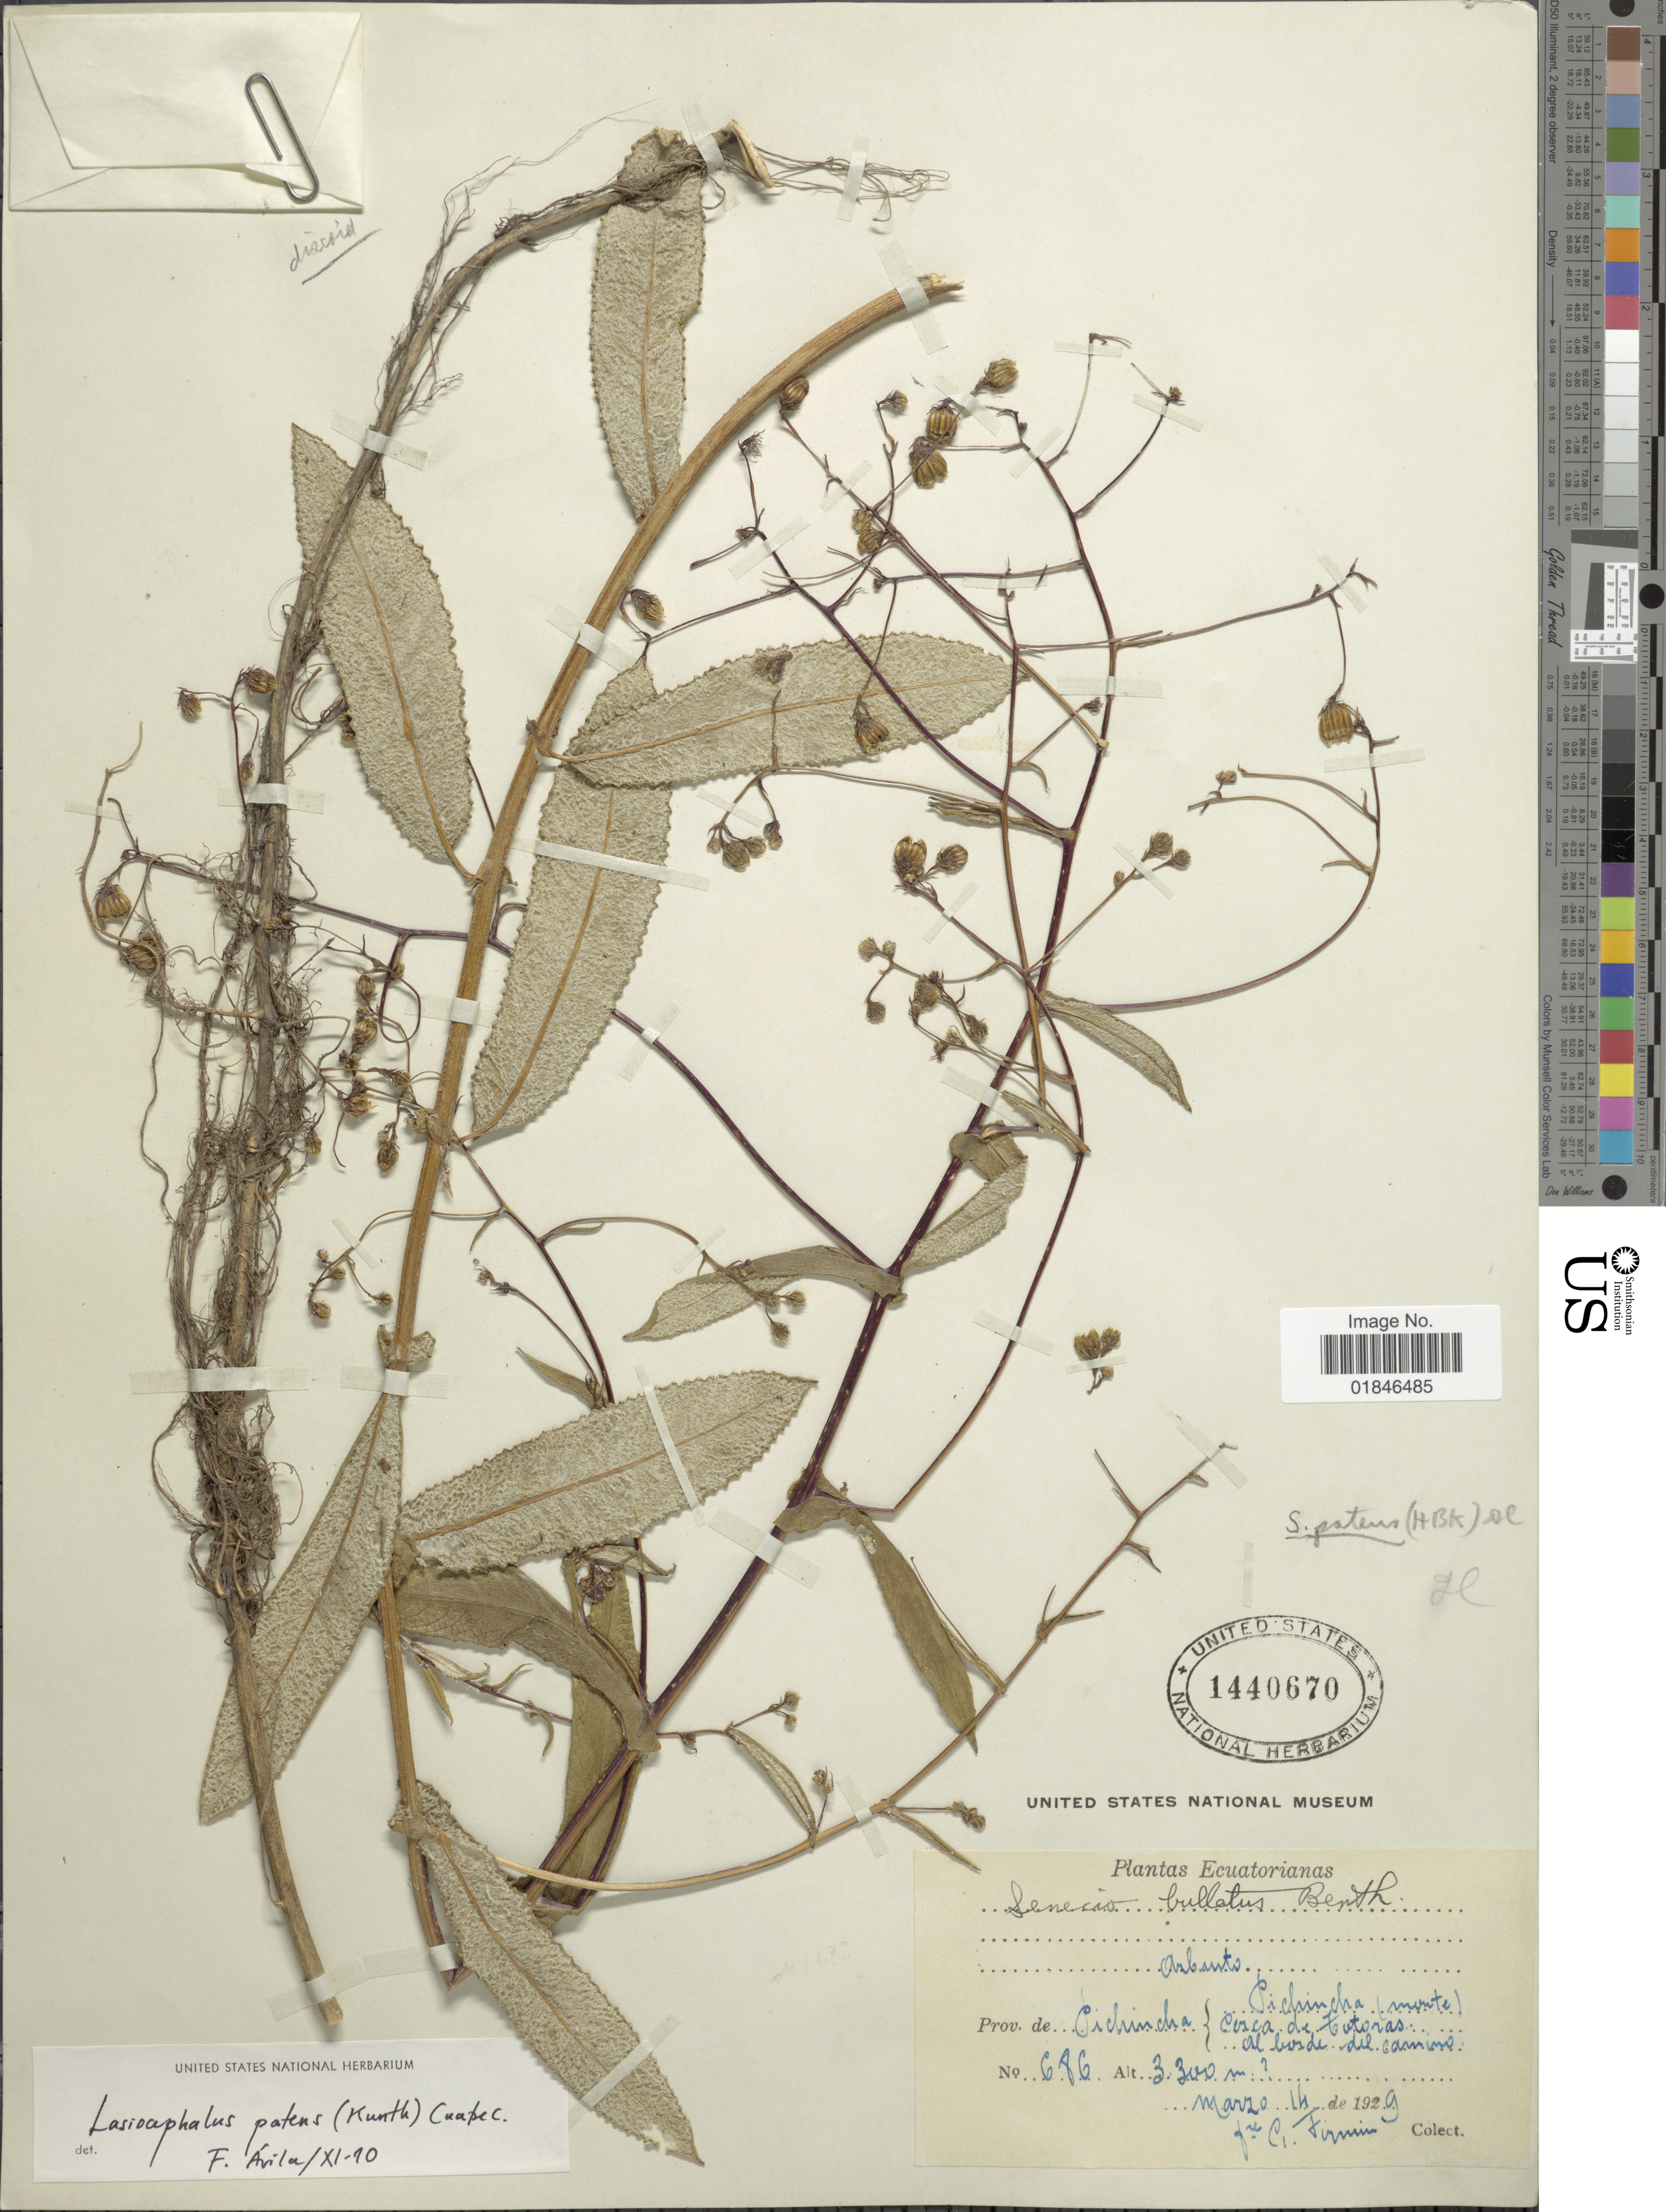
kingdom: Plantae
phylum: Tracheophyta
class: Magnoliopsida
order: Asterales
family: Asteraceae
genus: Senecio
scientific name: Senecio patens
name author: (Kunth) DC.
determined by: Salomon, Luciana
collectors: F. Firmin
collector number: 686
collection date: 1929-03-14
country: Ecuador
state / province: Pichincha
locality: Prov. Pichincha, (Monte) Cerca de Totoras al borde del camino.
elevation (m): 3300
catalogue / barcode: US 1440670